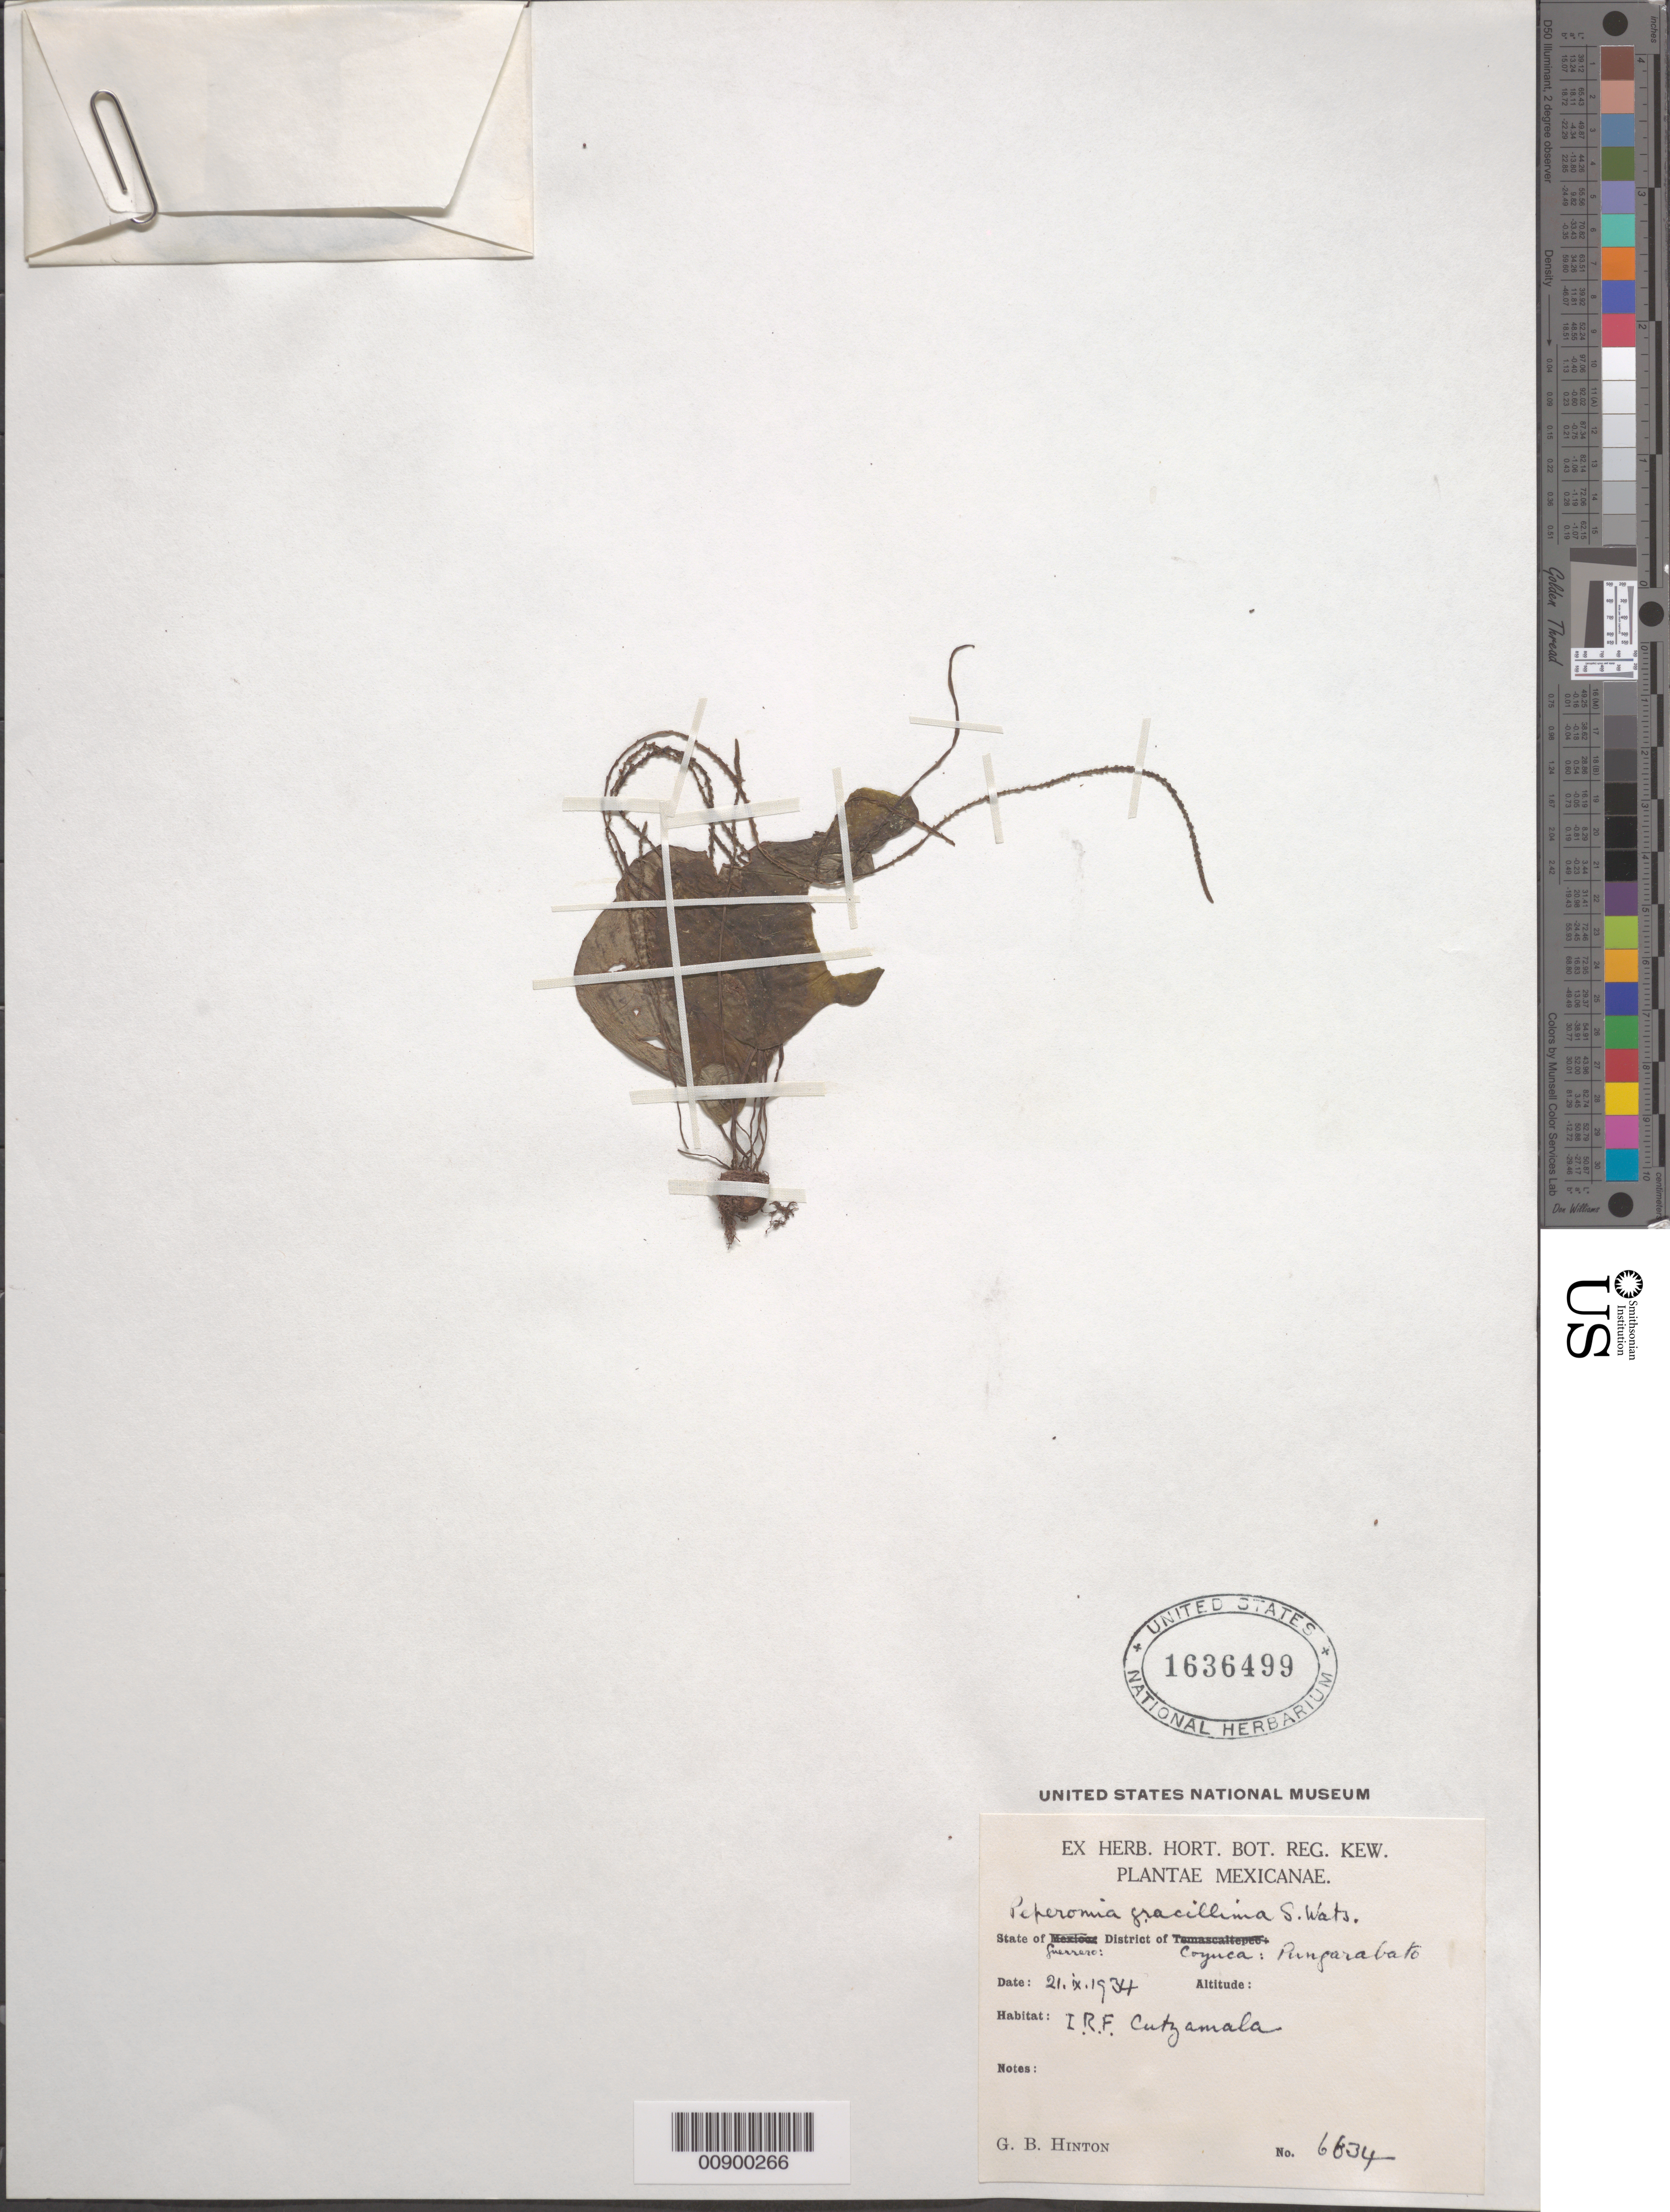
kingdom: Plantae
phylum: Tracheophyta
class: Magnoliopsida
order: Piperales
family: Piperaceae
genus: Peperomia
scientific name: Peperomia gracillima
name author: S. Watson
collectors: G. B. Hinton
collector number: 6634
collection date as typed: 21 Sep 1934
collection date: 1934-09-21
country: Mexico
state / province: Guerrero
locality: Guerrero: District Coyuca: Pungarabato. I.R.F. Cutzamala.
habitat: I.R.F. Cutzamala.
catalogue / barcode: US 1636499